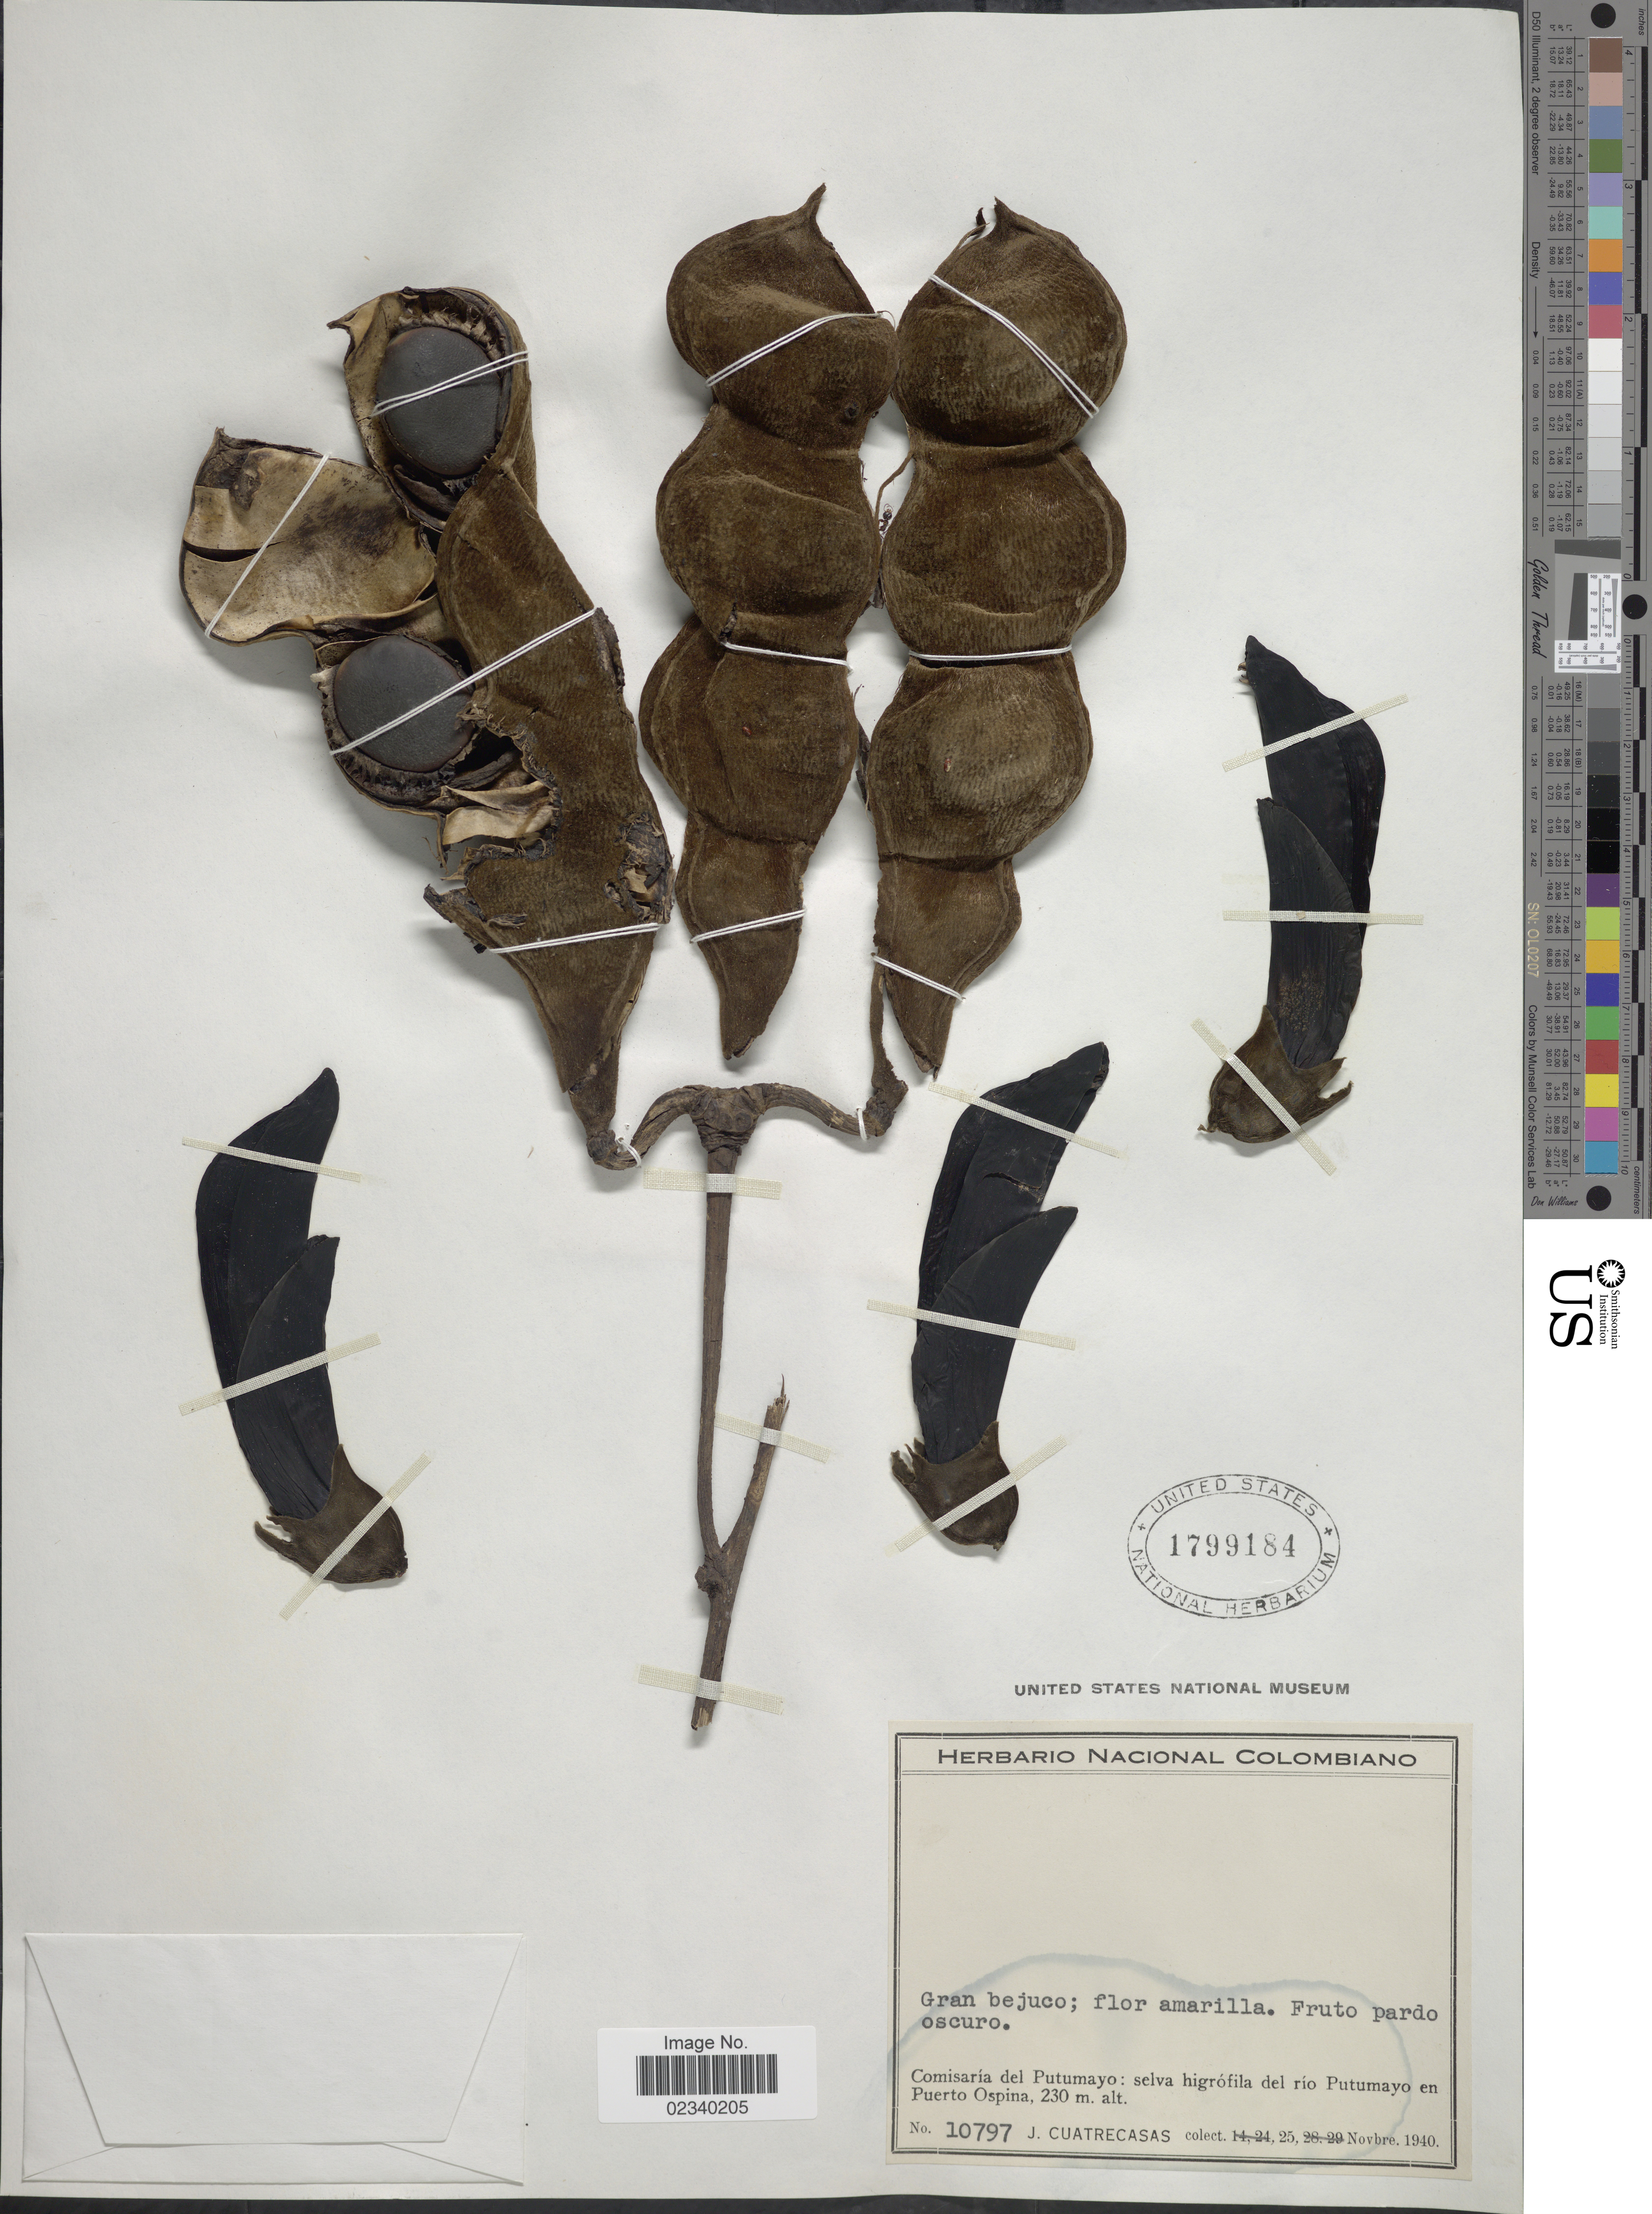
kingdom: Plantae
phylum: Tracheophyta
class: Magnoliopsida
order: Fabales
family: Fabaceae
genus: Mucuna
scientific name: Mucuna huberi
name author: Ducke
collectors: J. Cuatrecasas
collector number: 10797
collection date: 1940-11-25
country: Colombia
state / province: Putumayo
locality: Comisaria del Putumayo: selva higrofila del rio Putumayo en Puerto Ospina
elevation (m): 230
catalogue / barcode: US 1799184